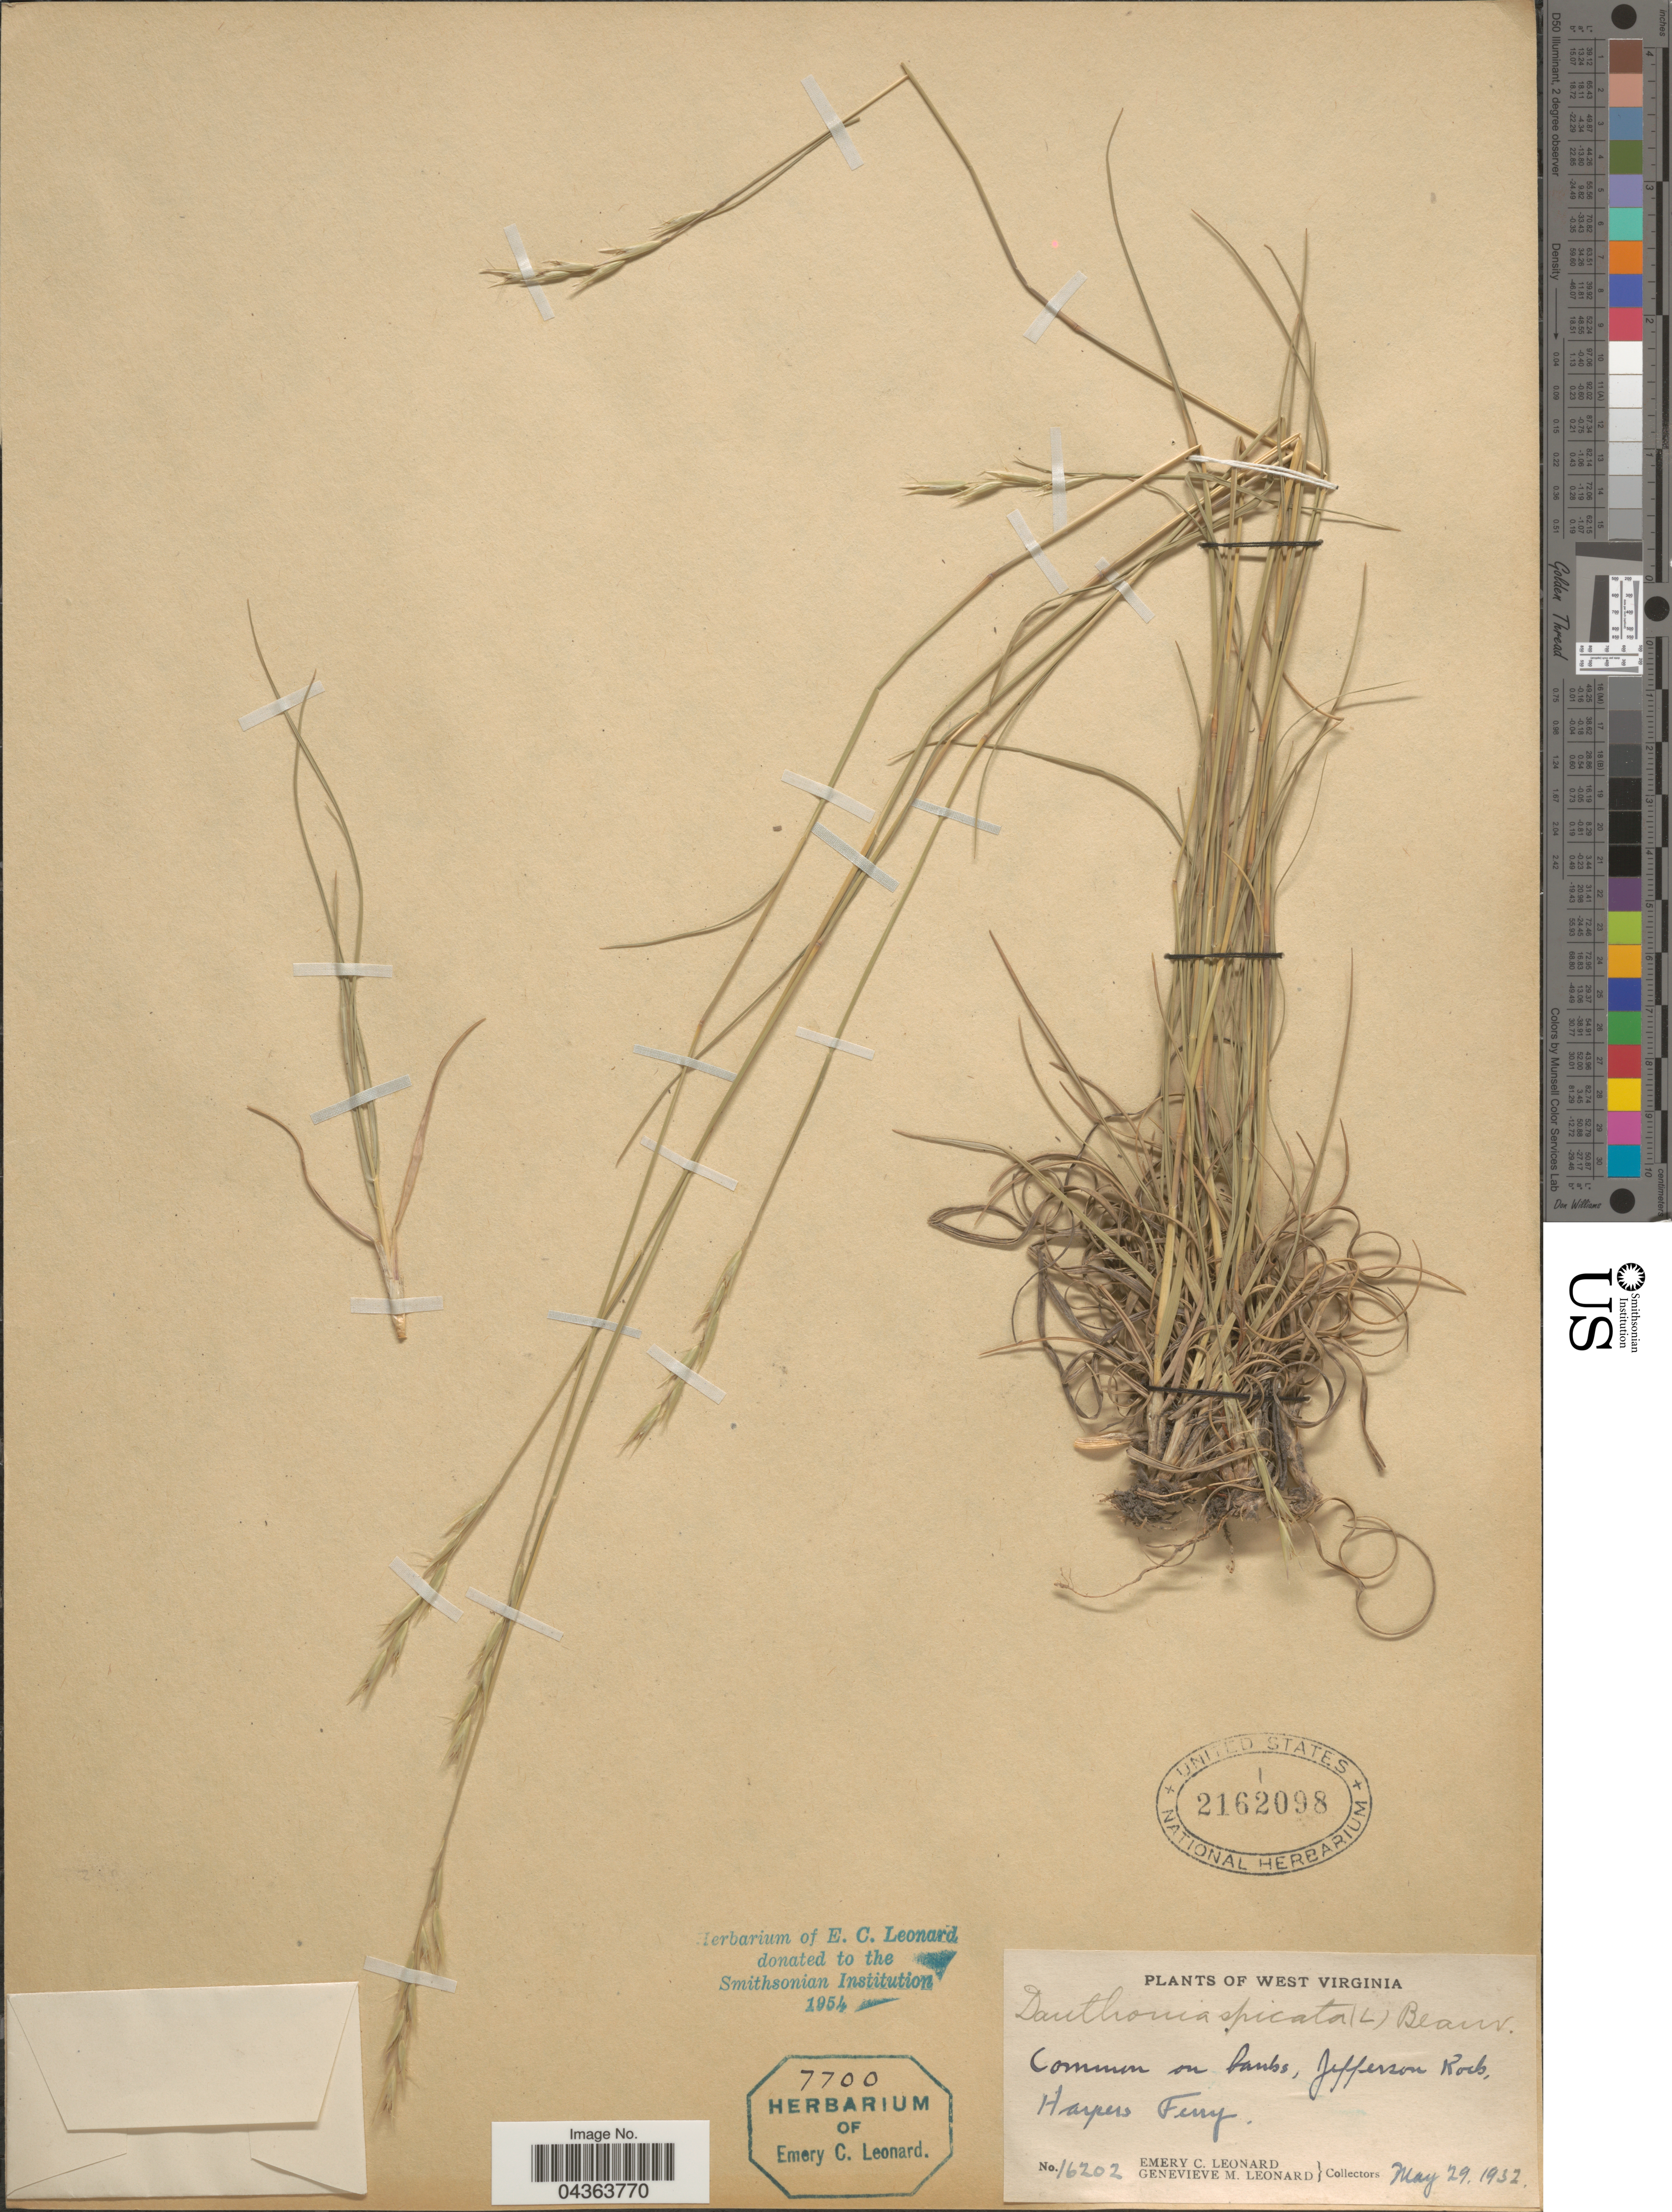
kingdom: Plantae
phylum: Tracheophyta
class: Liliopsida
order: Poales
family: Poaceae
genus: Danthonia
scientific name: Danthonia spicata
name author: (L.) P. Beauv. ex Roem. & Schult.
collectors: E. C. Leonard & G. M. Leonard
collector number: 16202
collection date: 1932-05-29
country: United States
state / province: West Virginia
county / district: Jefferson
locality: Common on banks, Jefferson Rock, Harpers Ferry.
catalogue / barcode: US 2162098